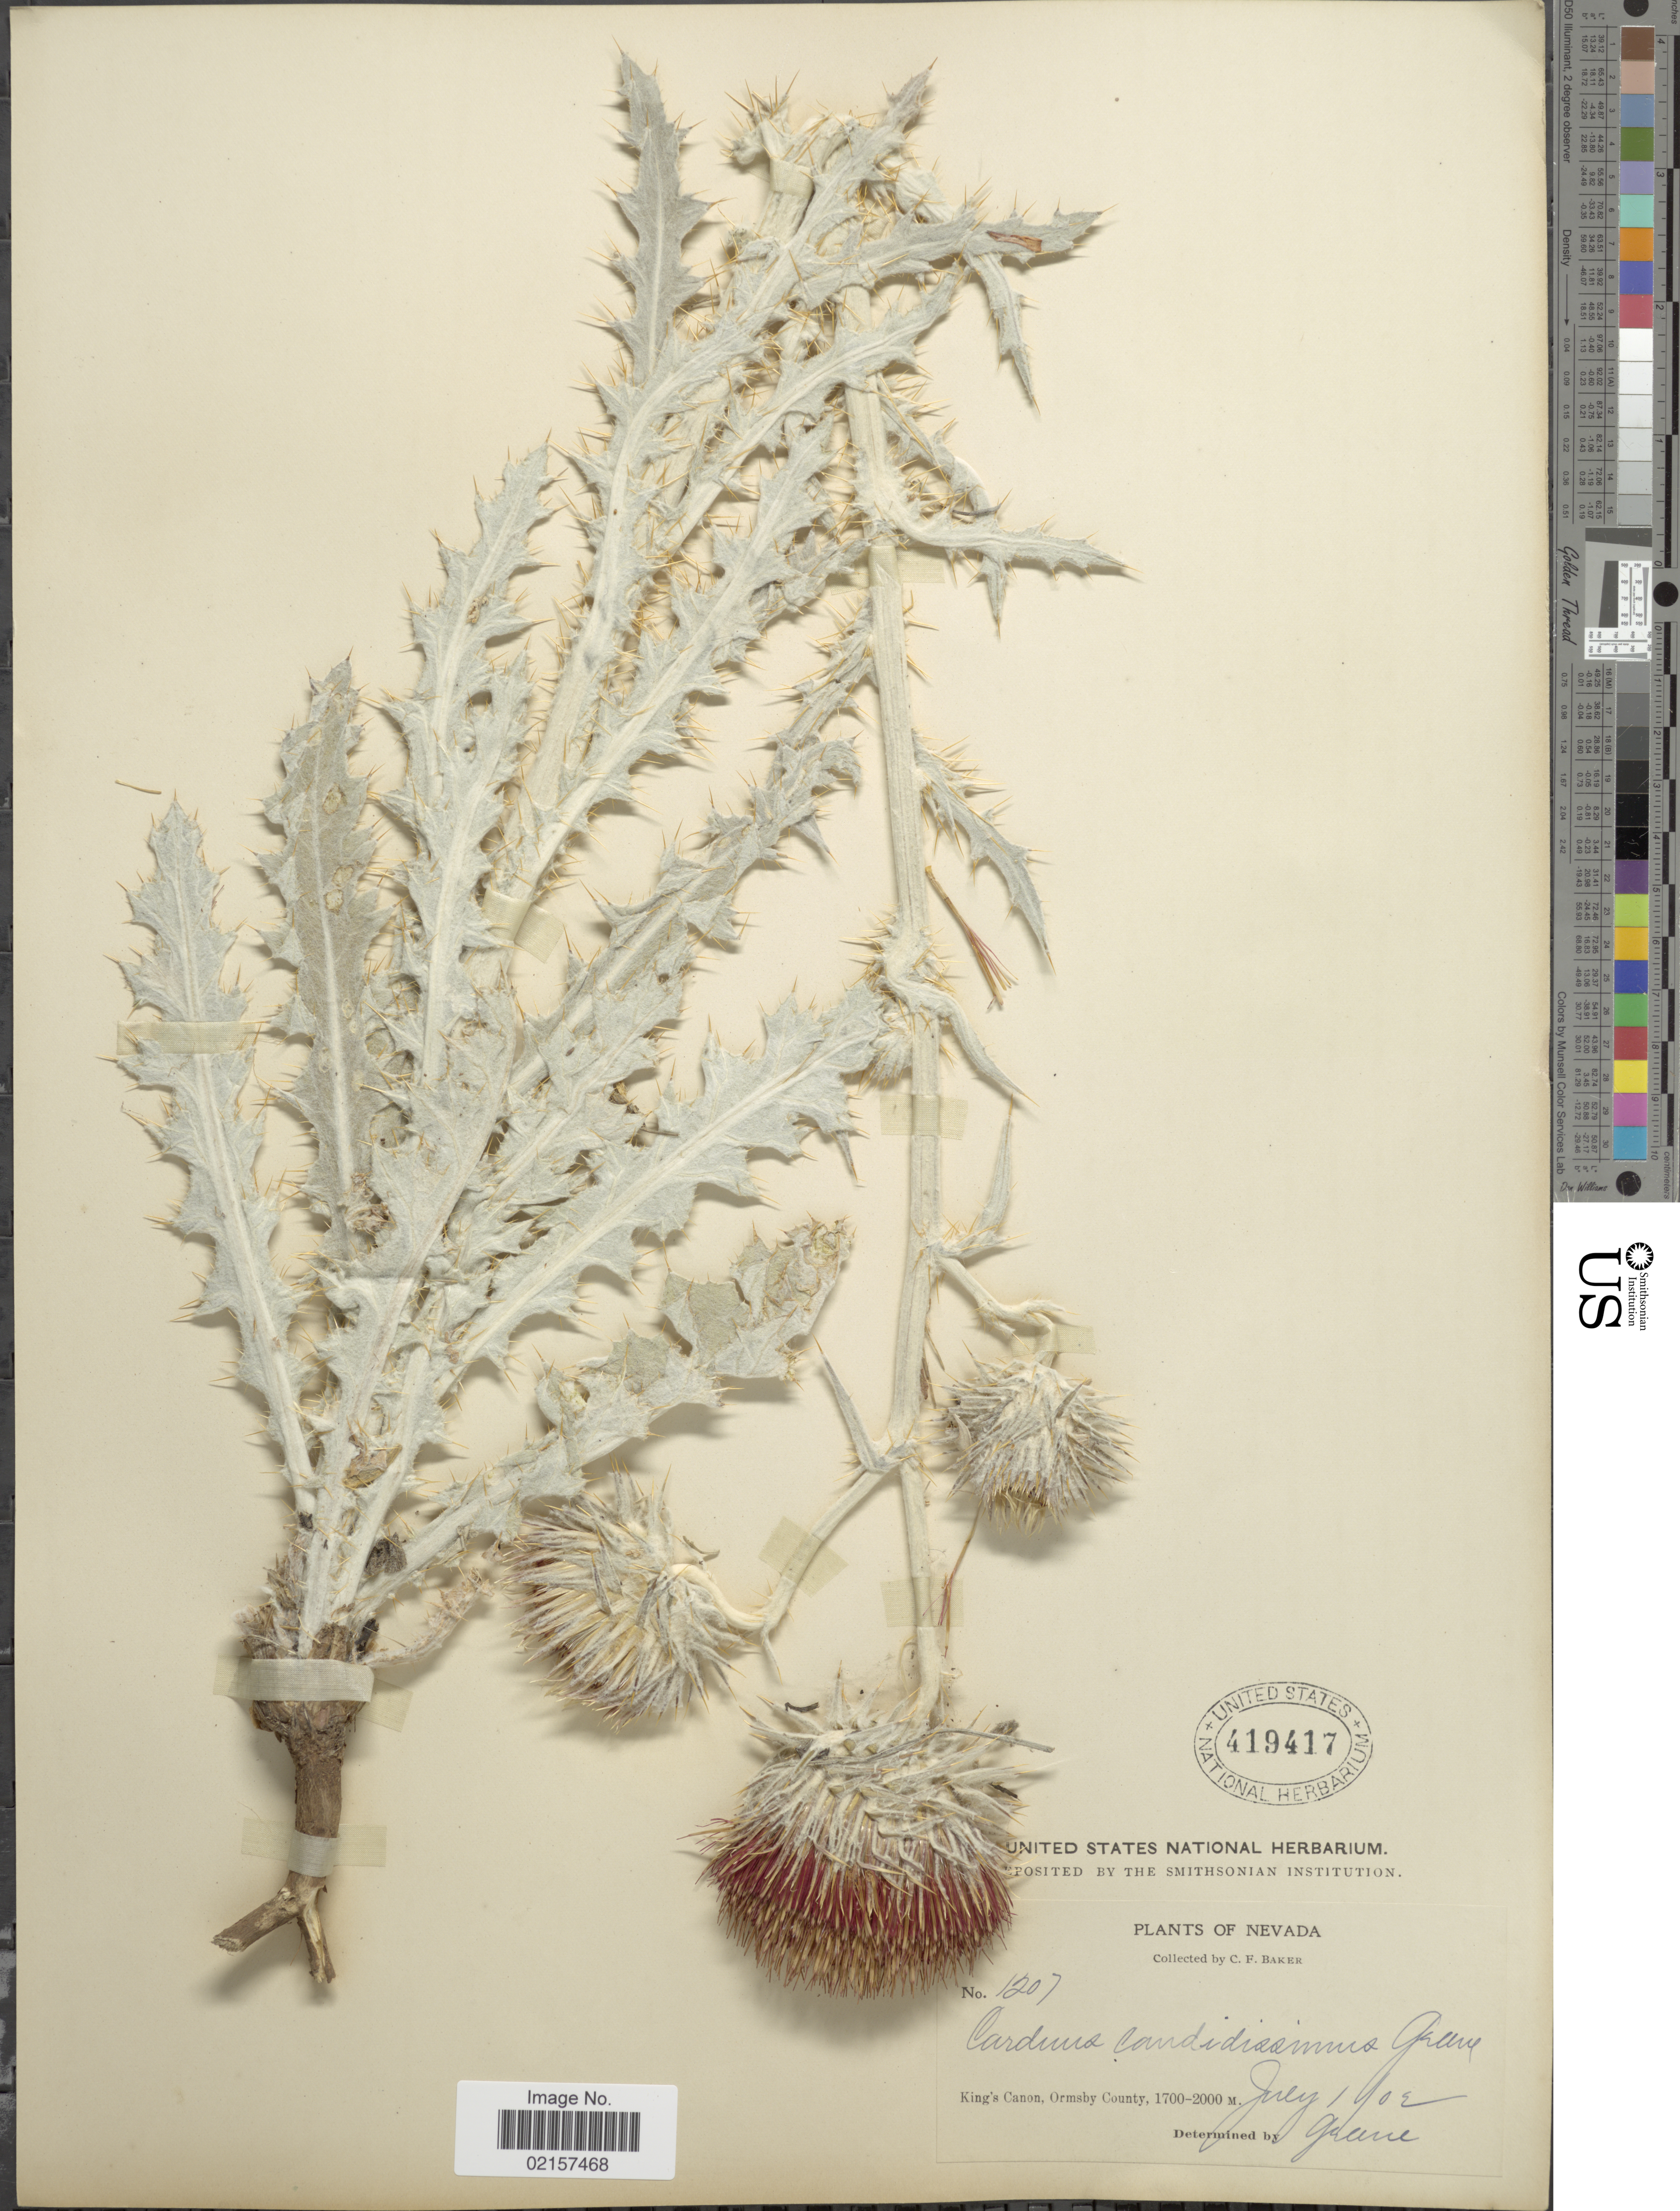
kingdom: Plantae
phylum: Tracheophyta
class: Magnoliopsida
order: Asterales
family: Asteraceae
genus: Cirsium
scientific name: Cirsium occidentale subsp. candidissimum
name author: (Greene) Petr.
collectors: C. F. Baker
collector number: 1207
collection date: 1902-07-01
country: United States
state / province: Nevada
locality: King's Canon, Ormsby County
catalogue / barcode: US 419417